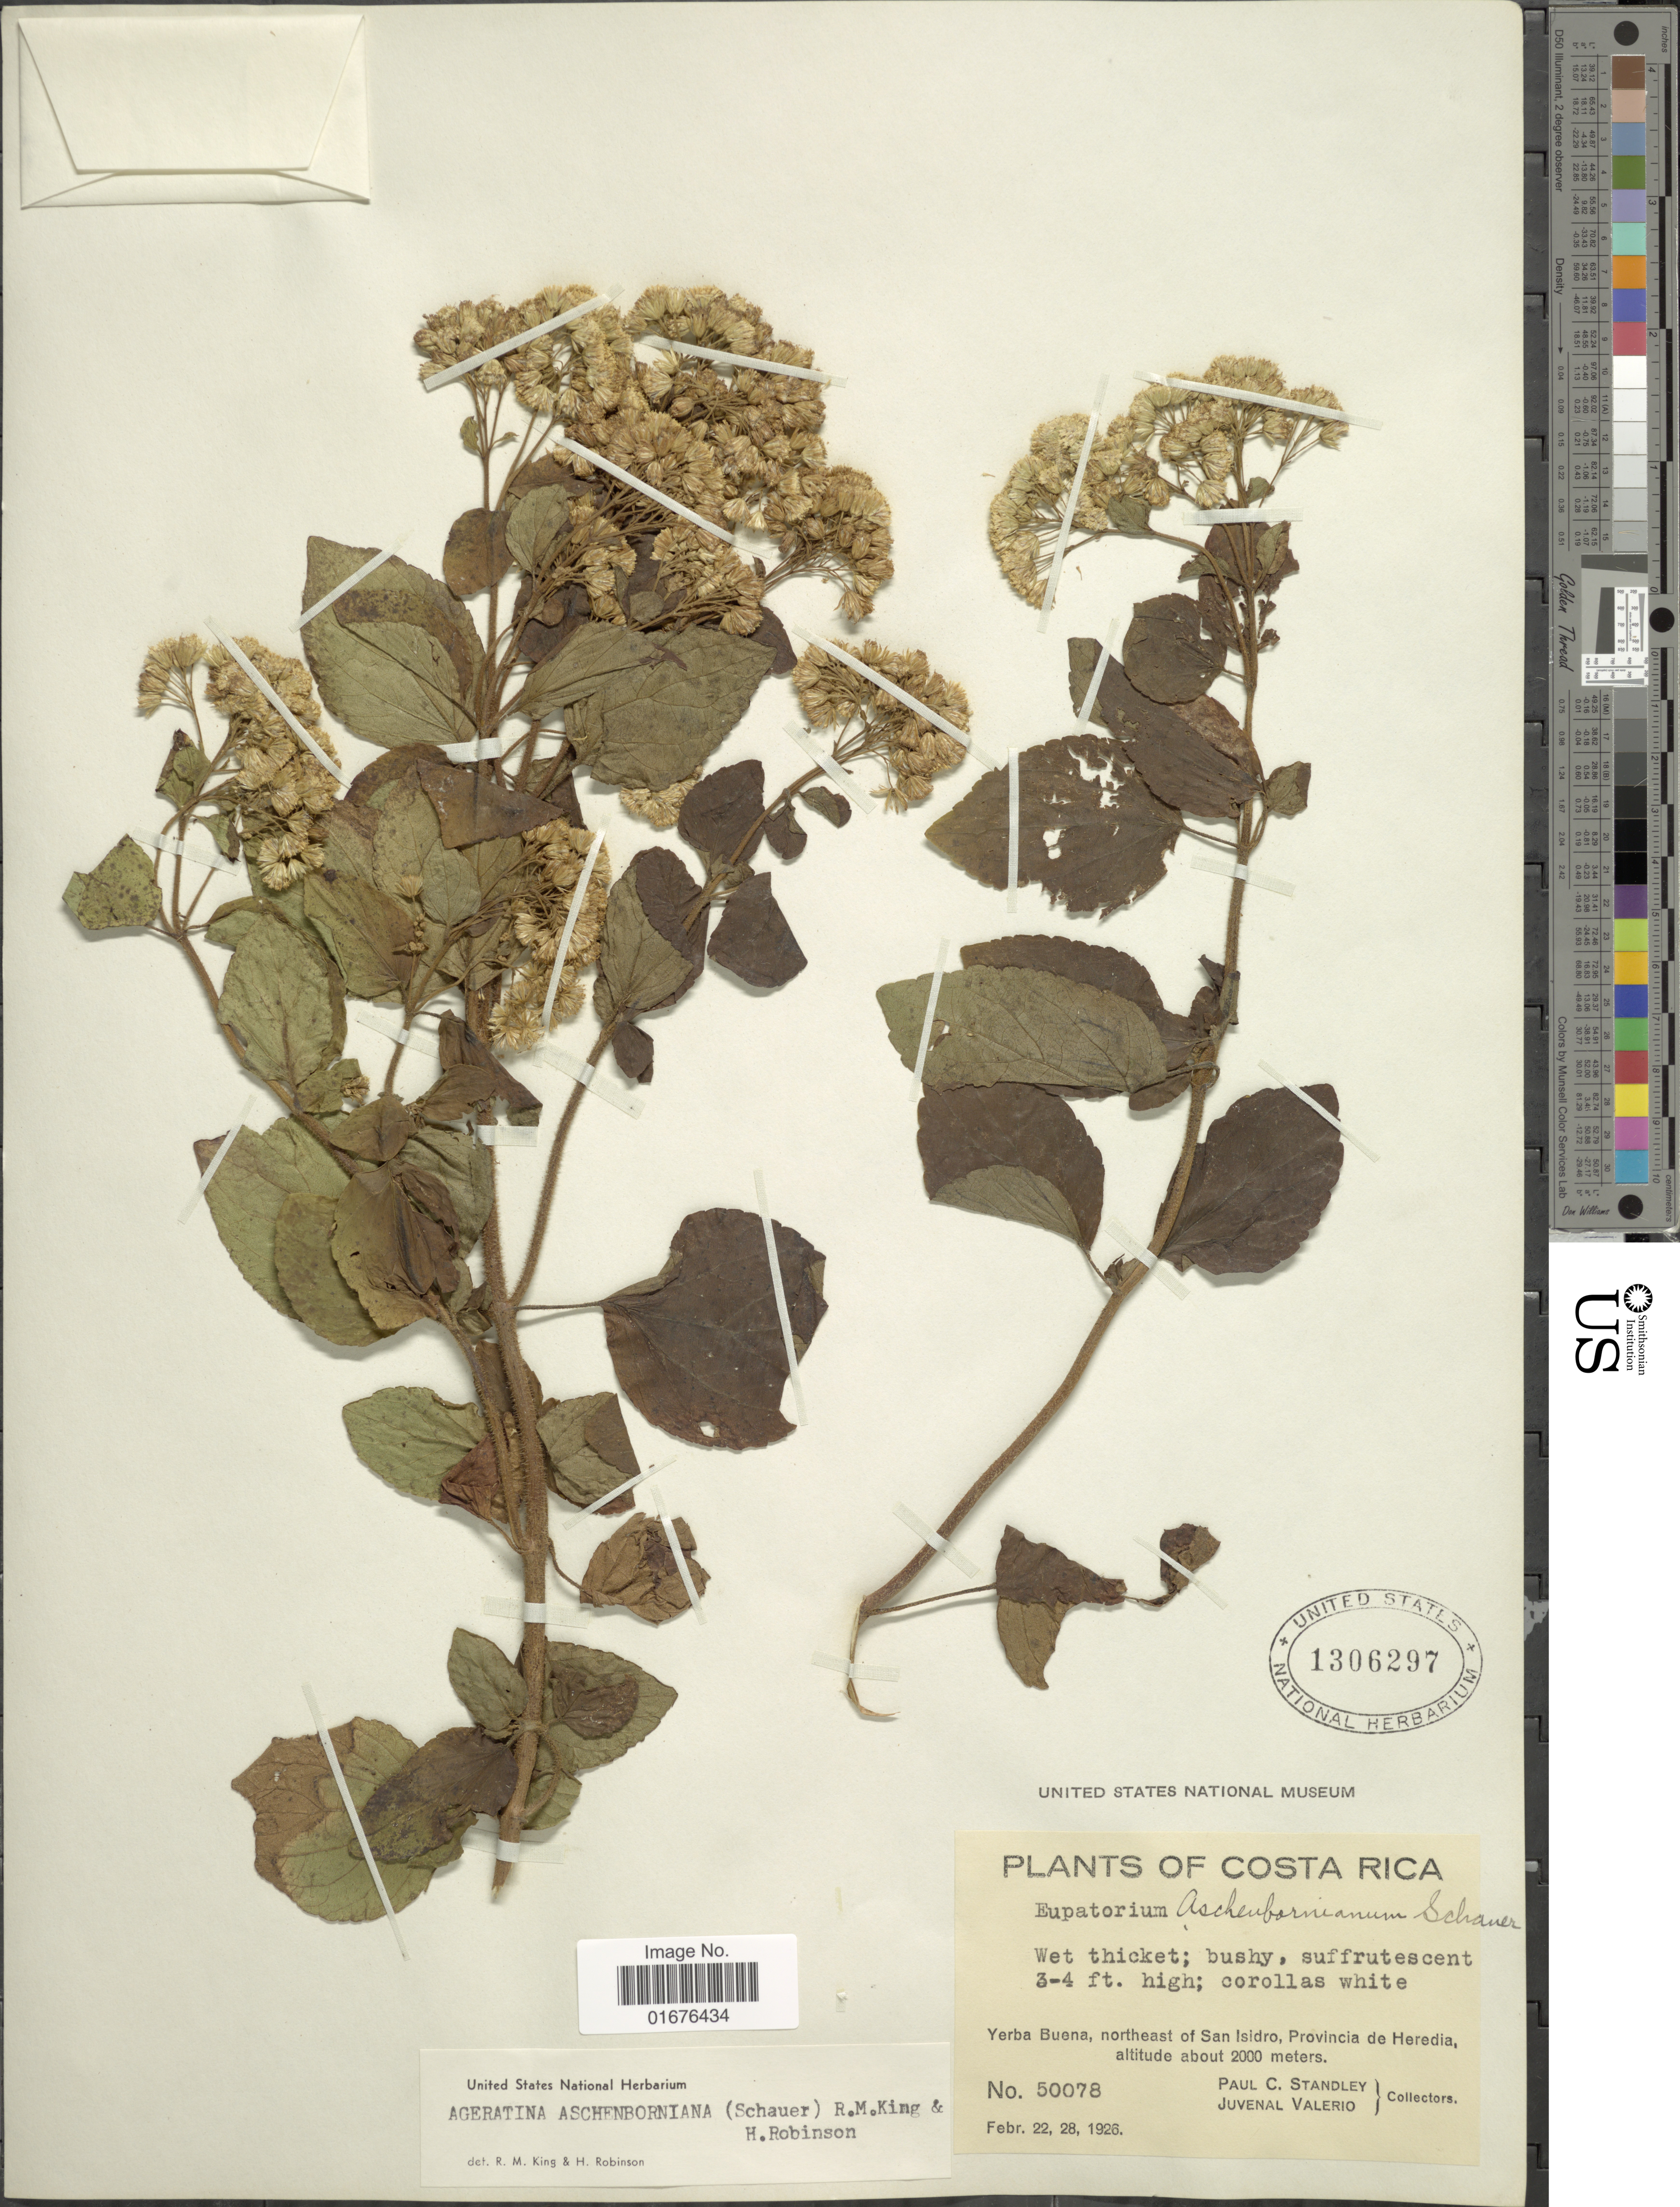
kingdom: Plantae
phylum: Tracheophyta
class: Magnoliopsida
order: Asterales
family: Asteraceae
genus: Ageratina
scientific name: Ageratina pichinchensis var. bustamenta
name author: (DC.) R.M. King & H. Rob.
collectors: P. C. Standley & J. Valerio R.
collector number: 50078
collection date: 1926-02-22/1926-02-28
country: Costa Rica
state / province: Heredia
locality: Wet thicket, Yerba Buena, northeast of San Isidro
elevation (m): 2000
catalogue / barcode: US 1306297